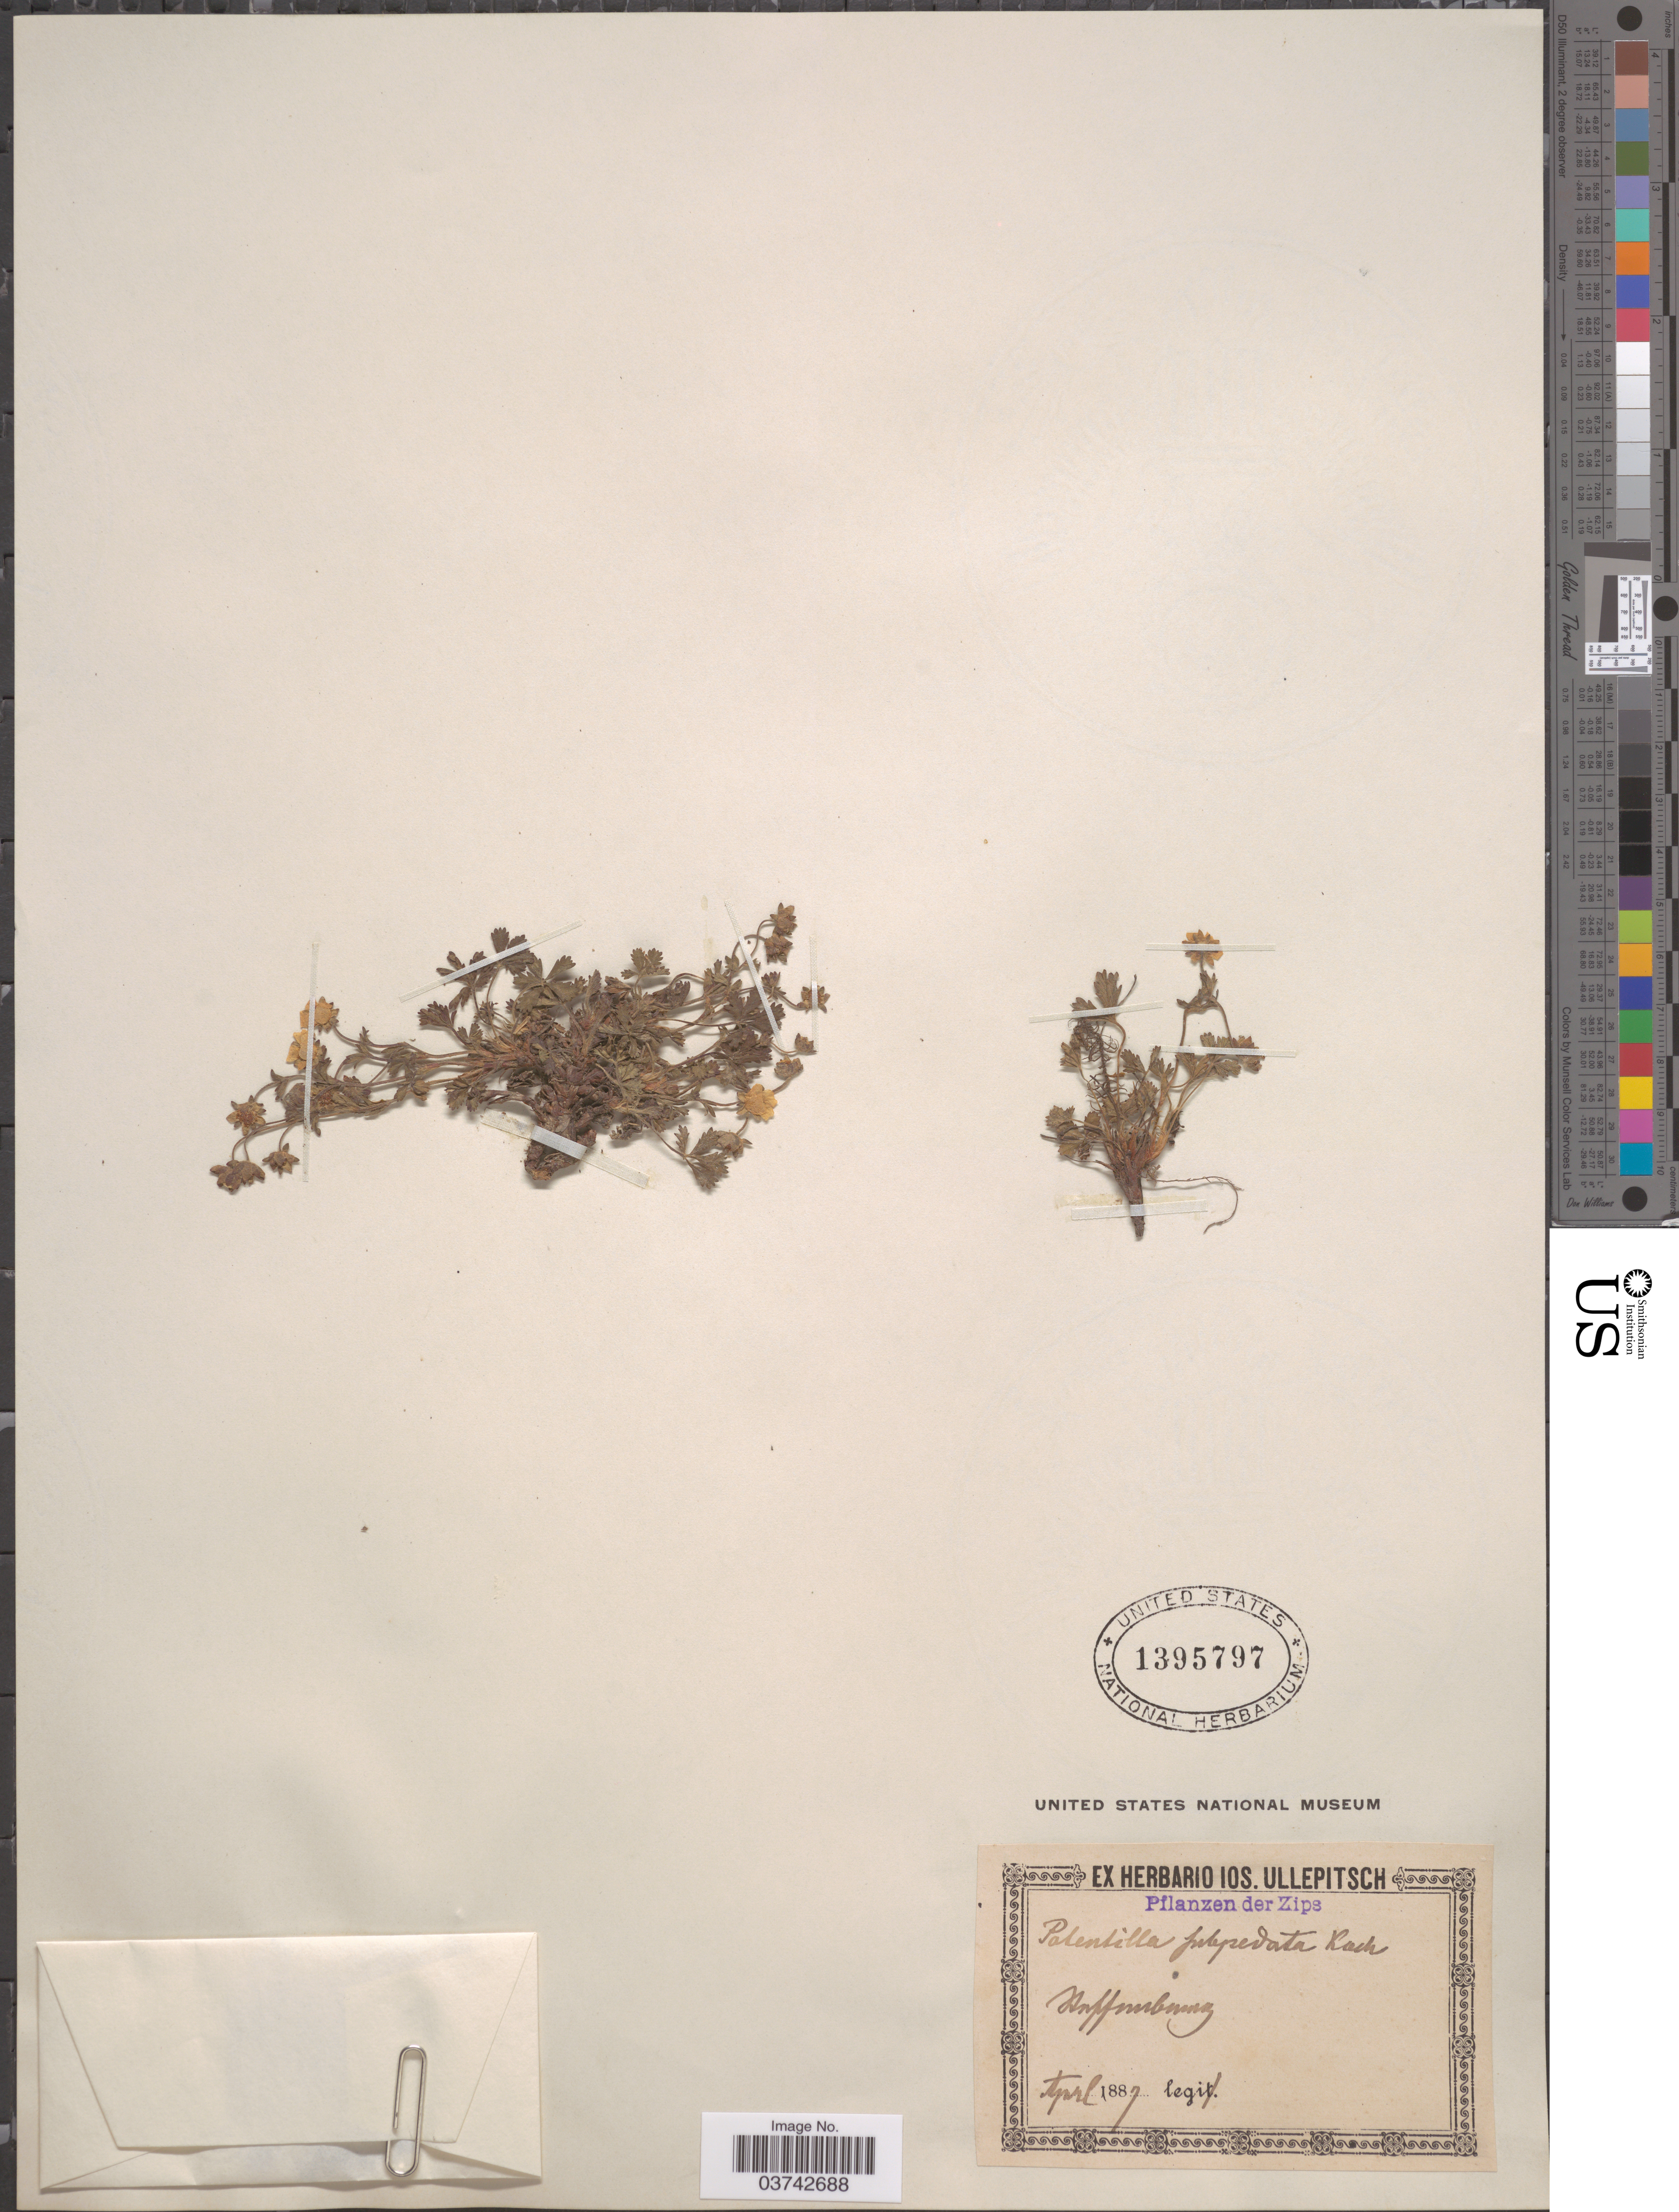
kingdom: Plantae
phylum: Tracheophyta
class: Magnoliopsida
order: Rosales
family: Rosaceae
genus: Potentilla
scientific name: Potentilla subpedata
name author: K. Koch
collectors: Ex herb. IOS. Ullepitsch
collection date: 1887-04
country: Slovakia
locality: Zips, Duffunbung [interpreted].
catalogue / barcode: US 1395797